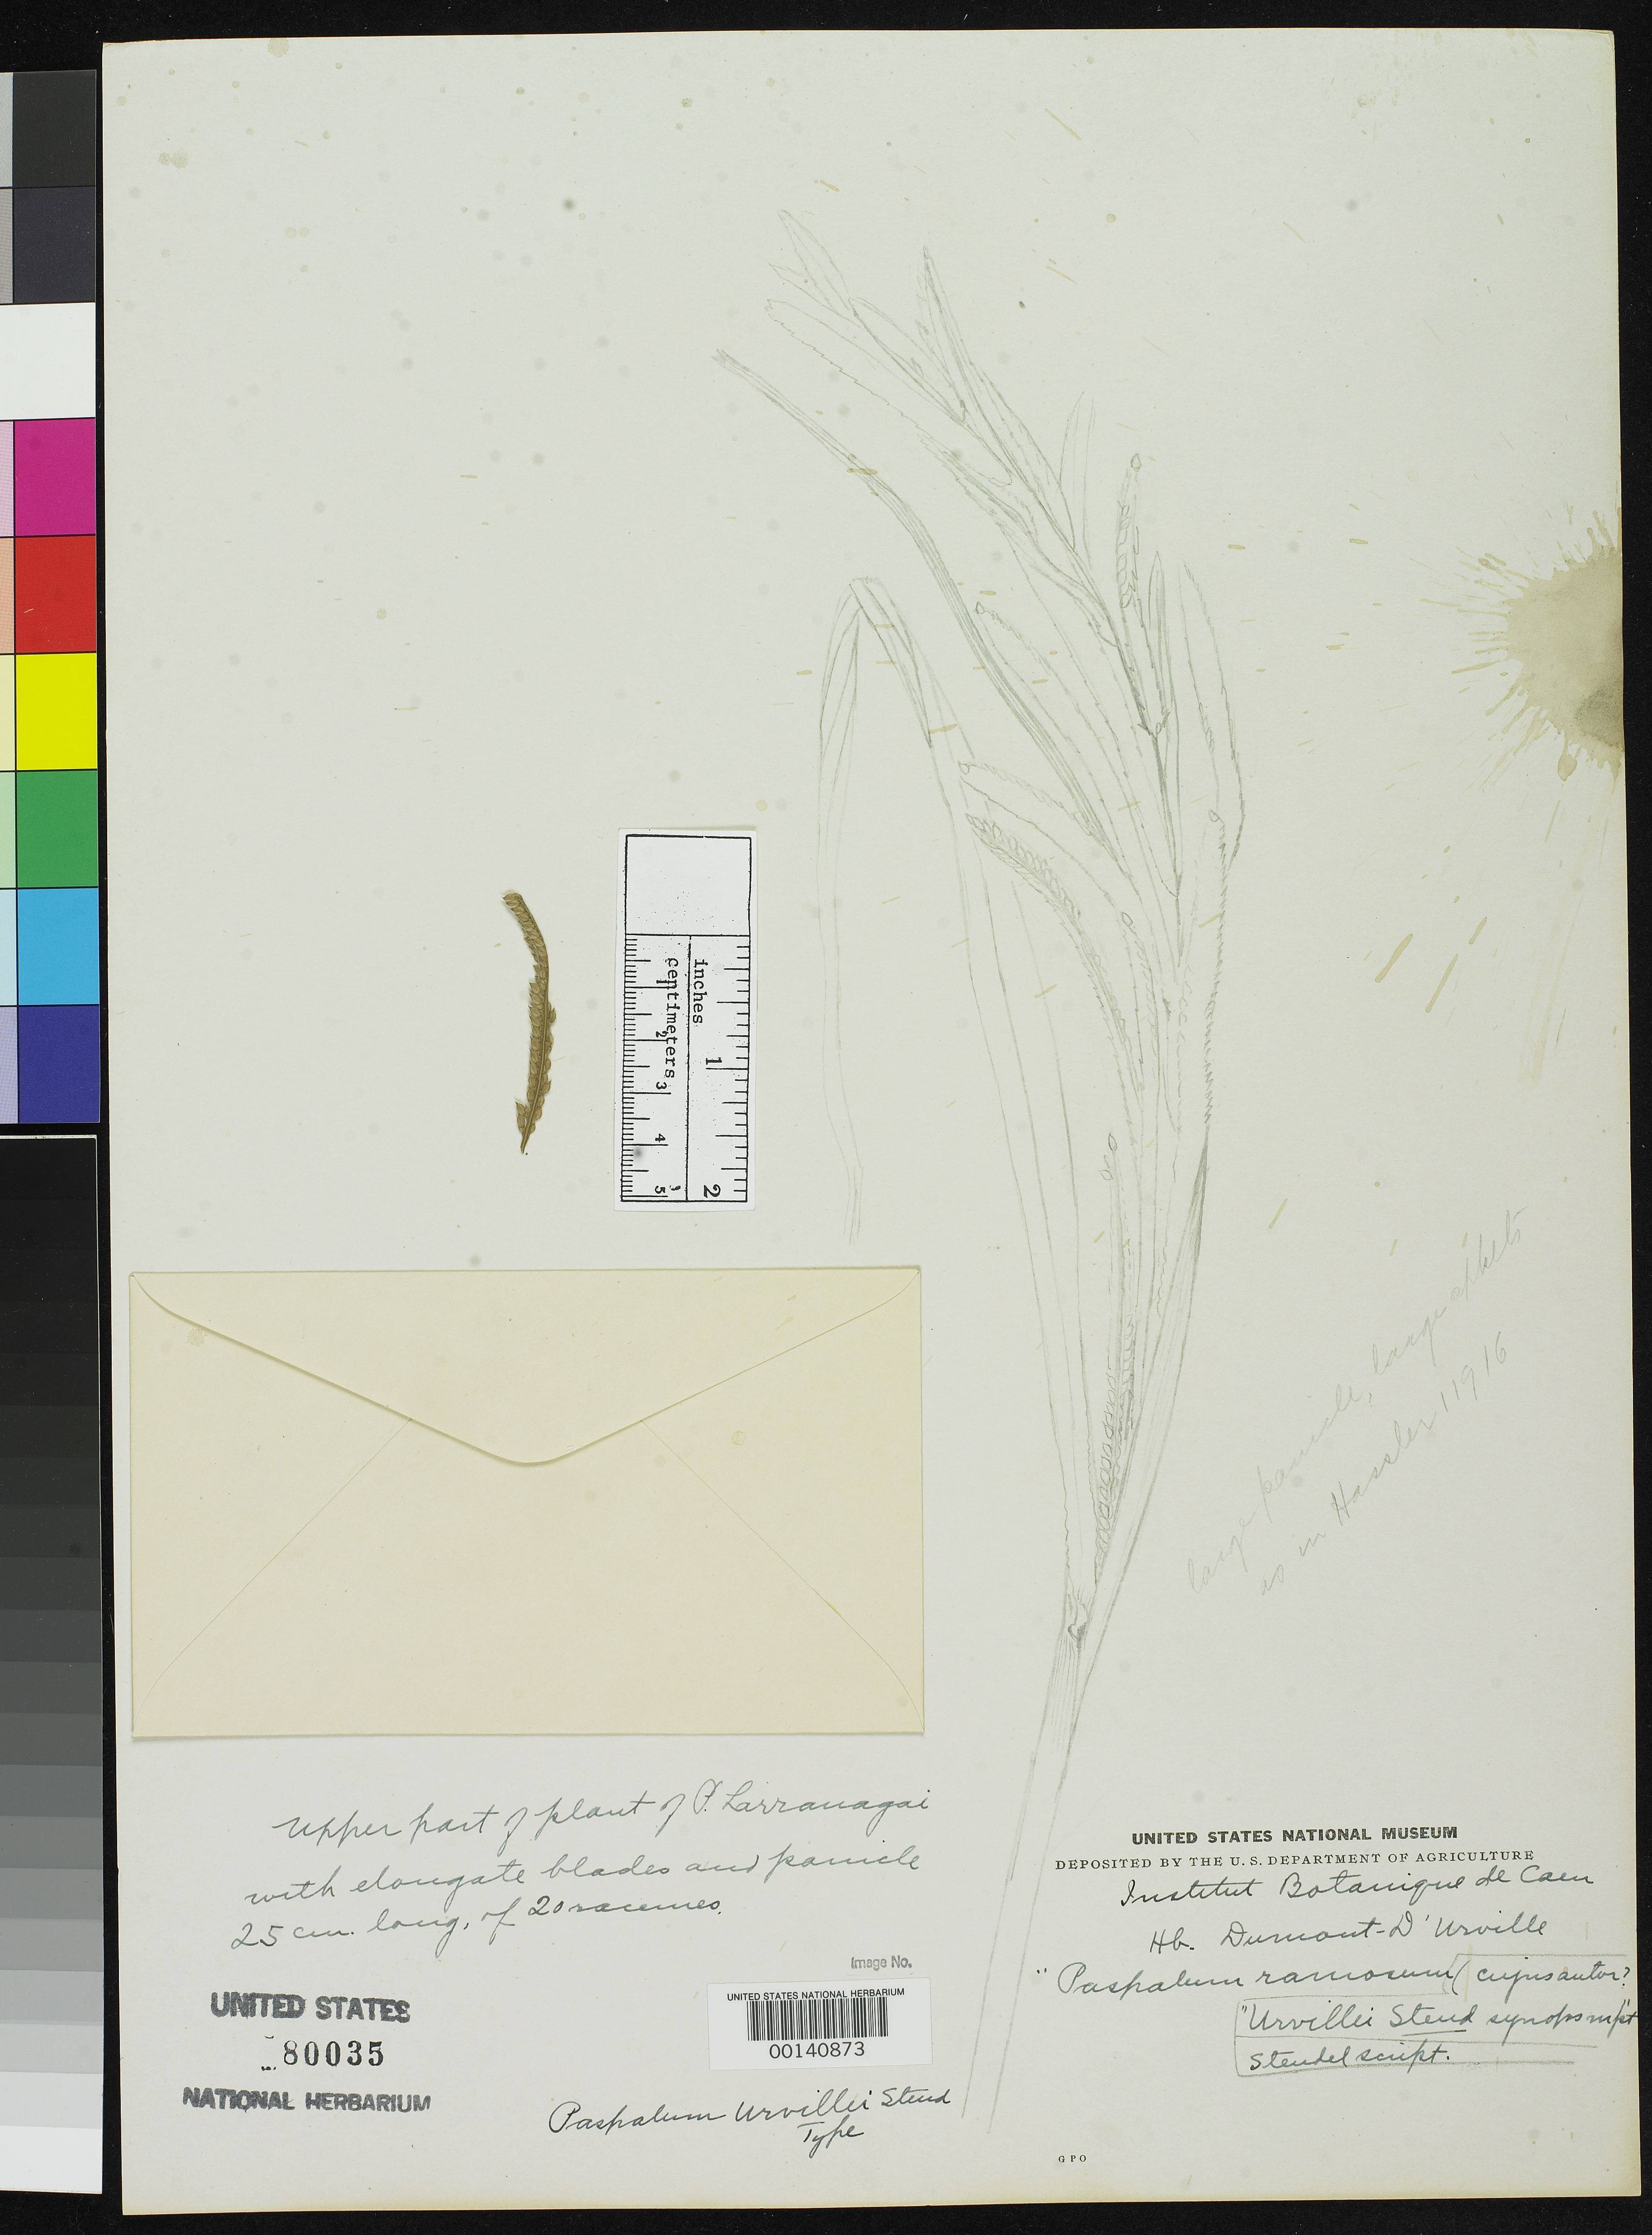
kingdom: Plantae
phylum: Tracheophyta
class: Liliopsida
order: Poales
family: Poaceae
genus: Paspalum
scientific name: Paspalum urvillei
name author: Steud.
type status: Type Fragment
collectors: J. d'Urville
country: Brazil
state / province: Minas Gerais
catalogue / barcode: US 80035